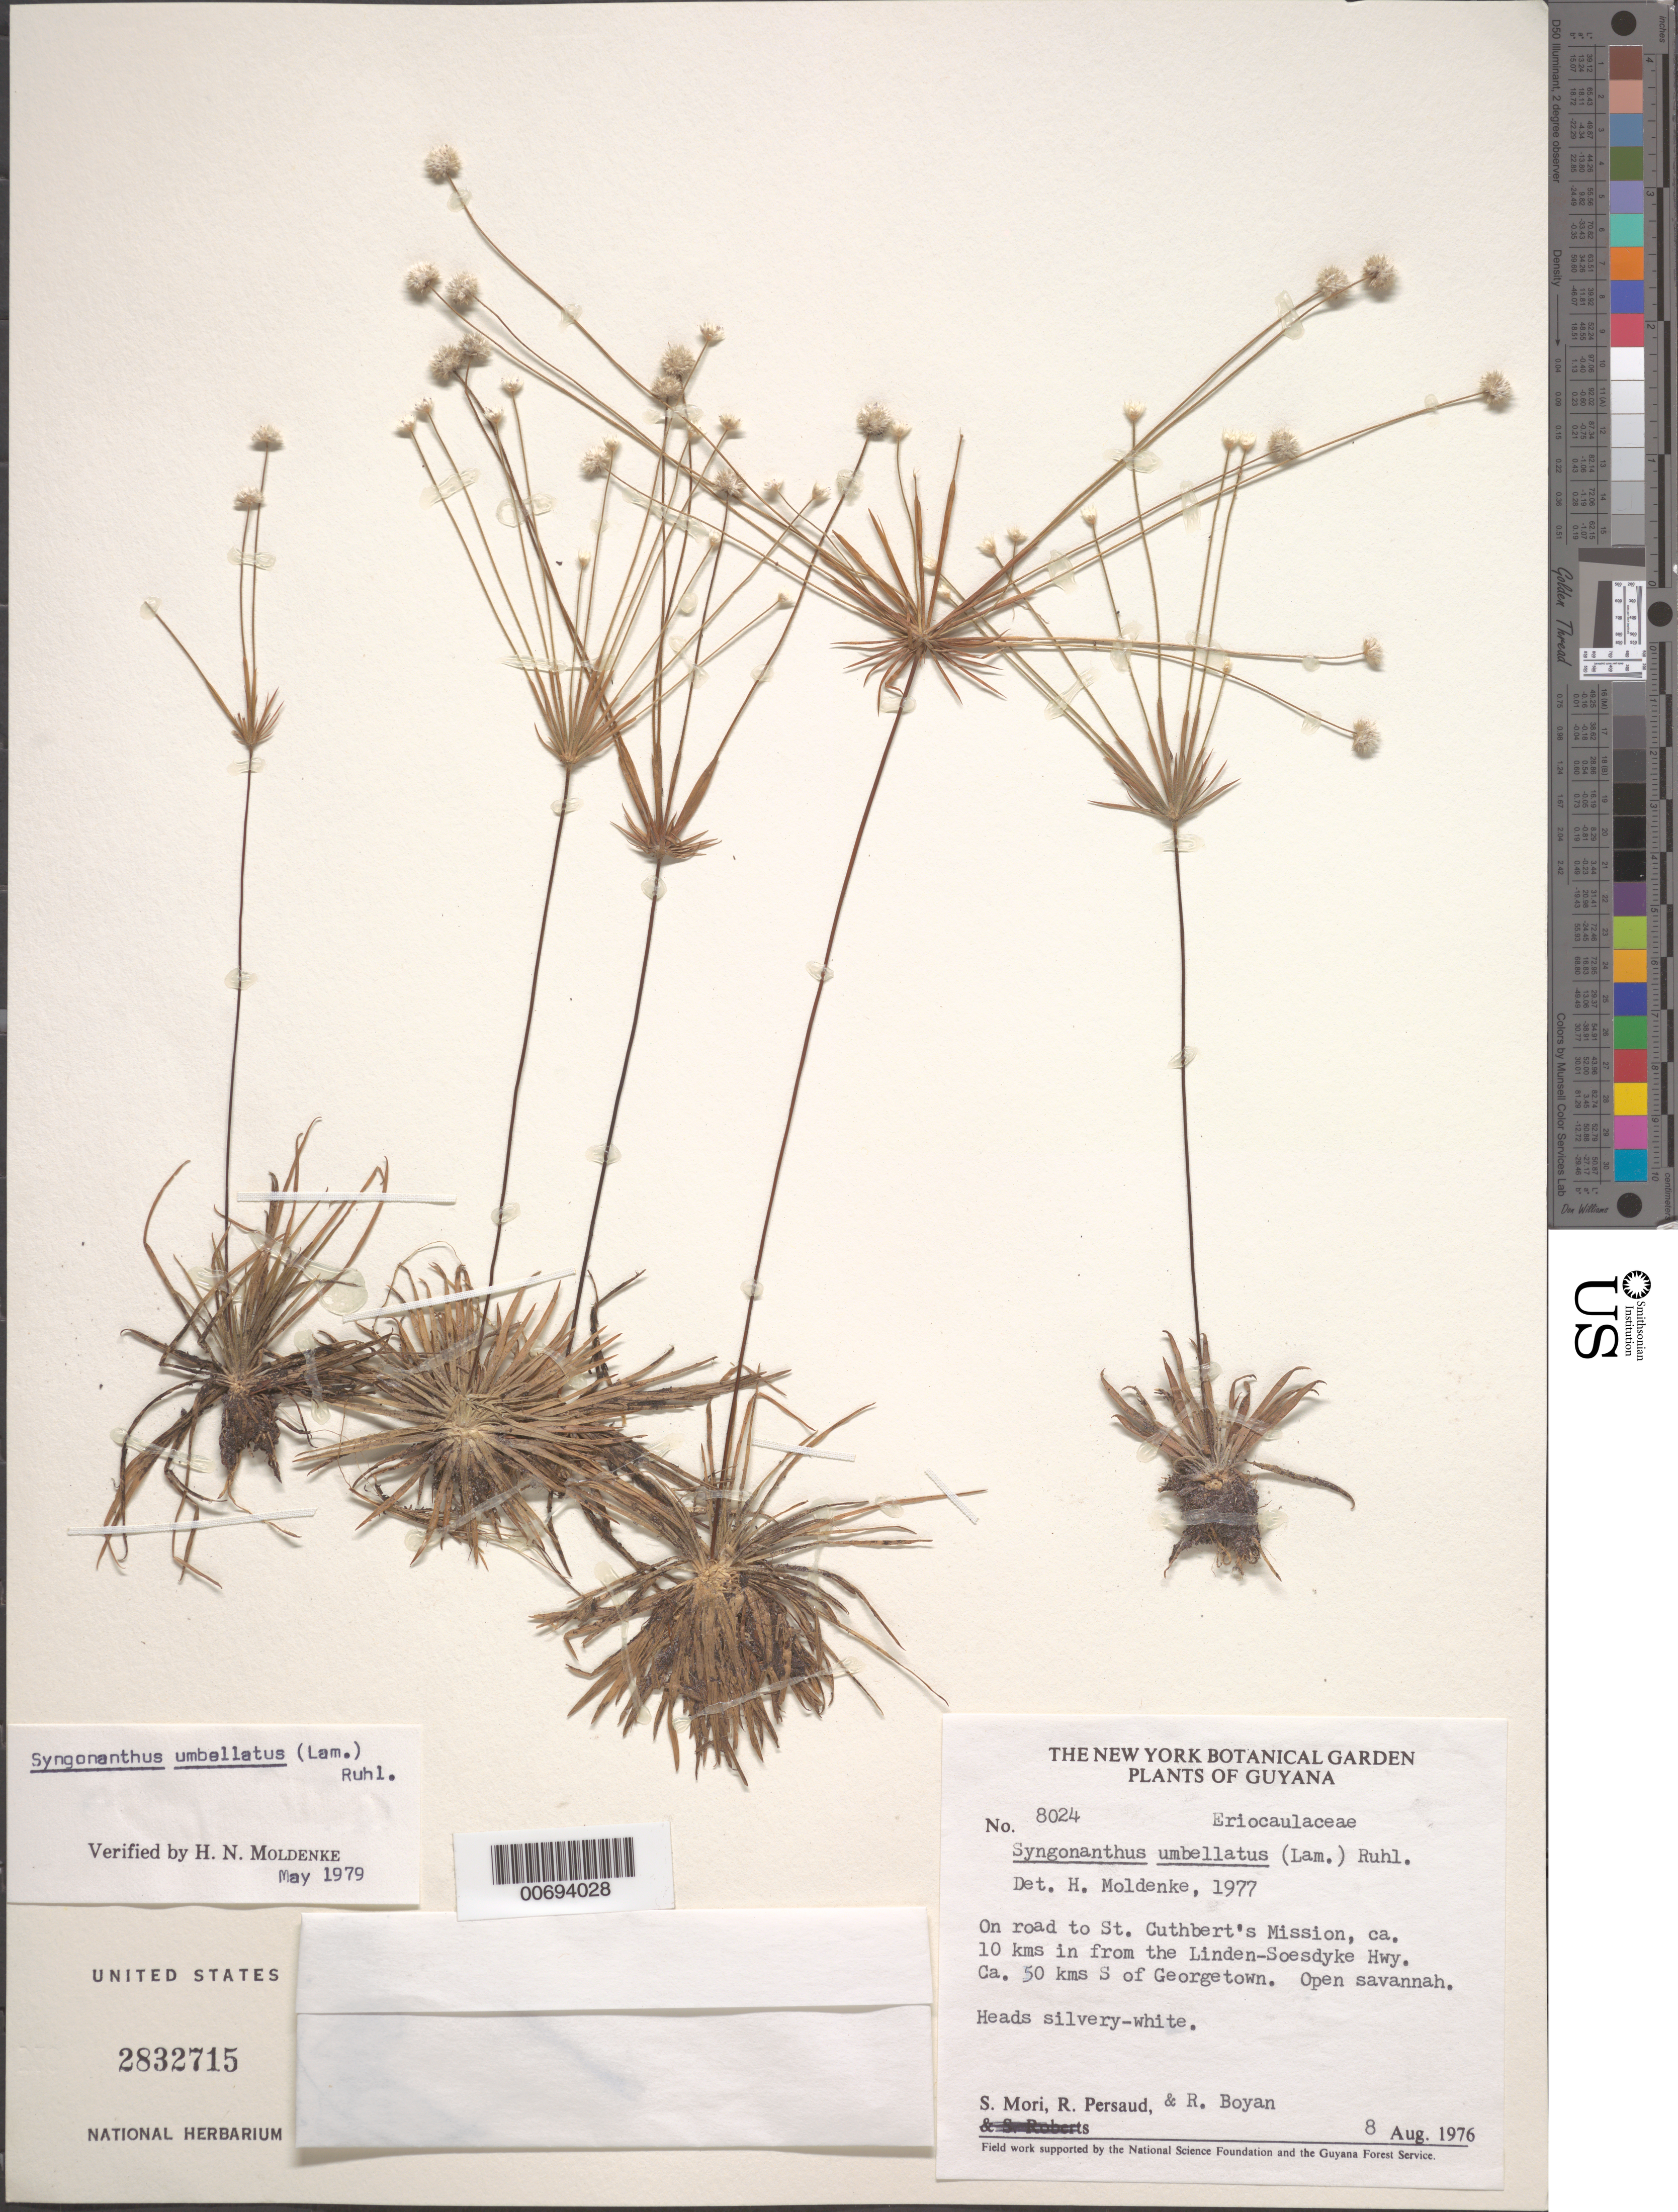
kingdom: Plantae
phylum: Tracheophyta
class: Liliopsida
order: Poales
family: Eriocaulaceae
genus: Syngonanthus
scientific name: Syngonanthus umbellatus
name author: (Lam.) Ruhland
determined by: Moldenke, H. N.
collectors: S. Mori, R. Persaud & R. Boyan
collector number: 8024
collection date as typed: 8-Aug-76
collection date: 1976-08-08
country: Guyana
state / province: Mahaica-Berbice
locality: St. Cuthbert's Savannah, ca 10 km in from Linden-Soesdyke Hwy., ca. 50 km S of Georgetown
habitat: Open savanna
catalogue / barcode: US 2832715